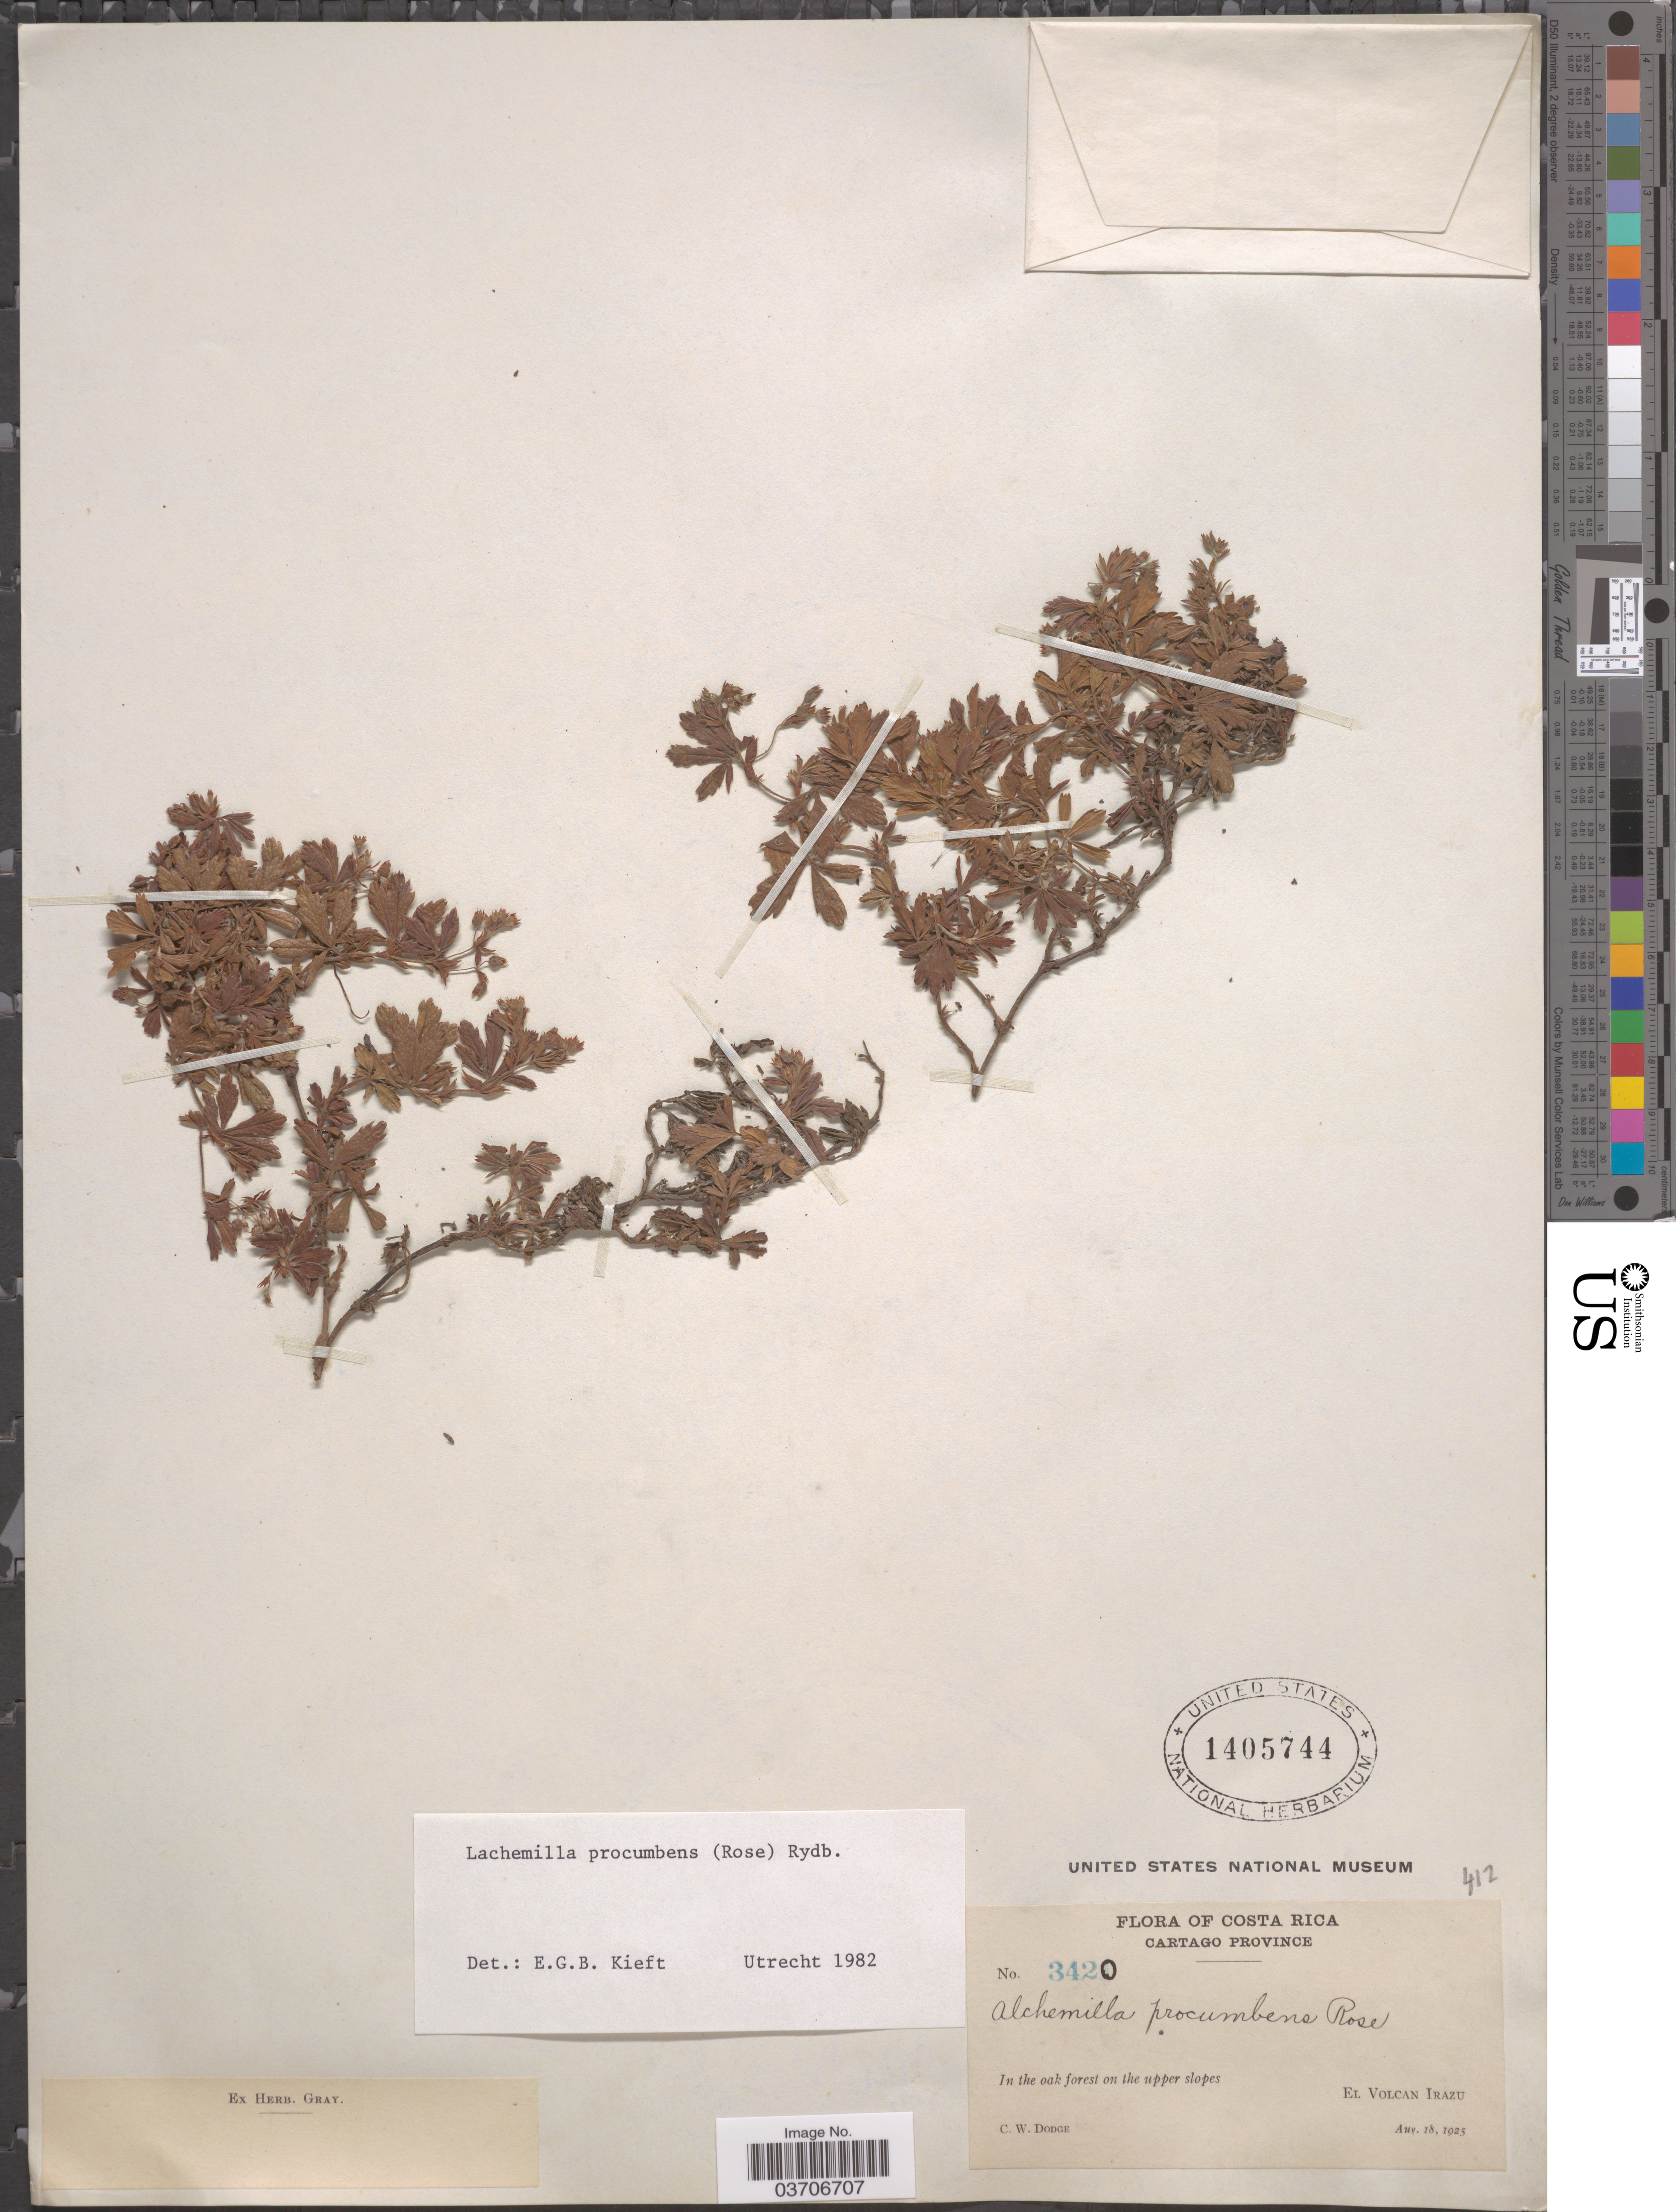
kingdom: Plantae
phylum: Tracheophyta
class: Magnoliopsida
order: Rosales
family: Rosaceae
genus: Lachemilla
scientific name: Lachemilla procumbens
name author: (Rose) Rydb.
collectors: C. Dodge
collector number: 3420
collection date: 1925-08-18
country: Costa Rica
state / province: Cartago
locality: El Volcan Irazu.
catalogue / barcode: US 1405744